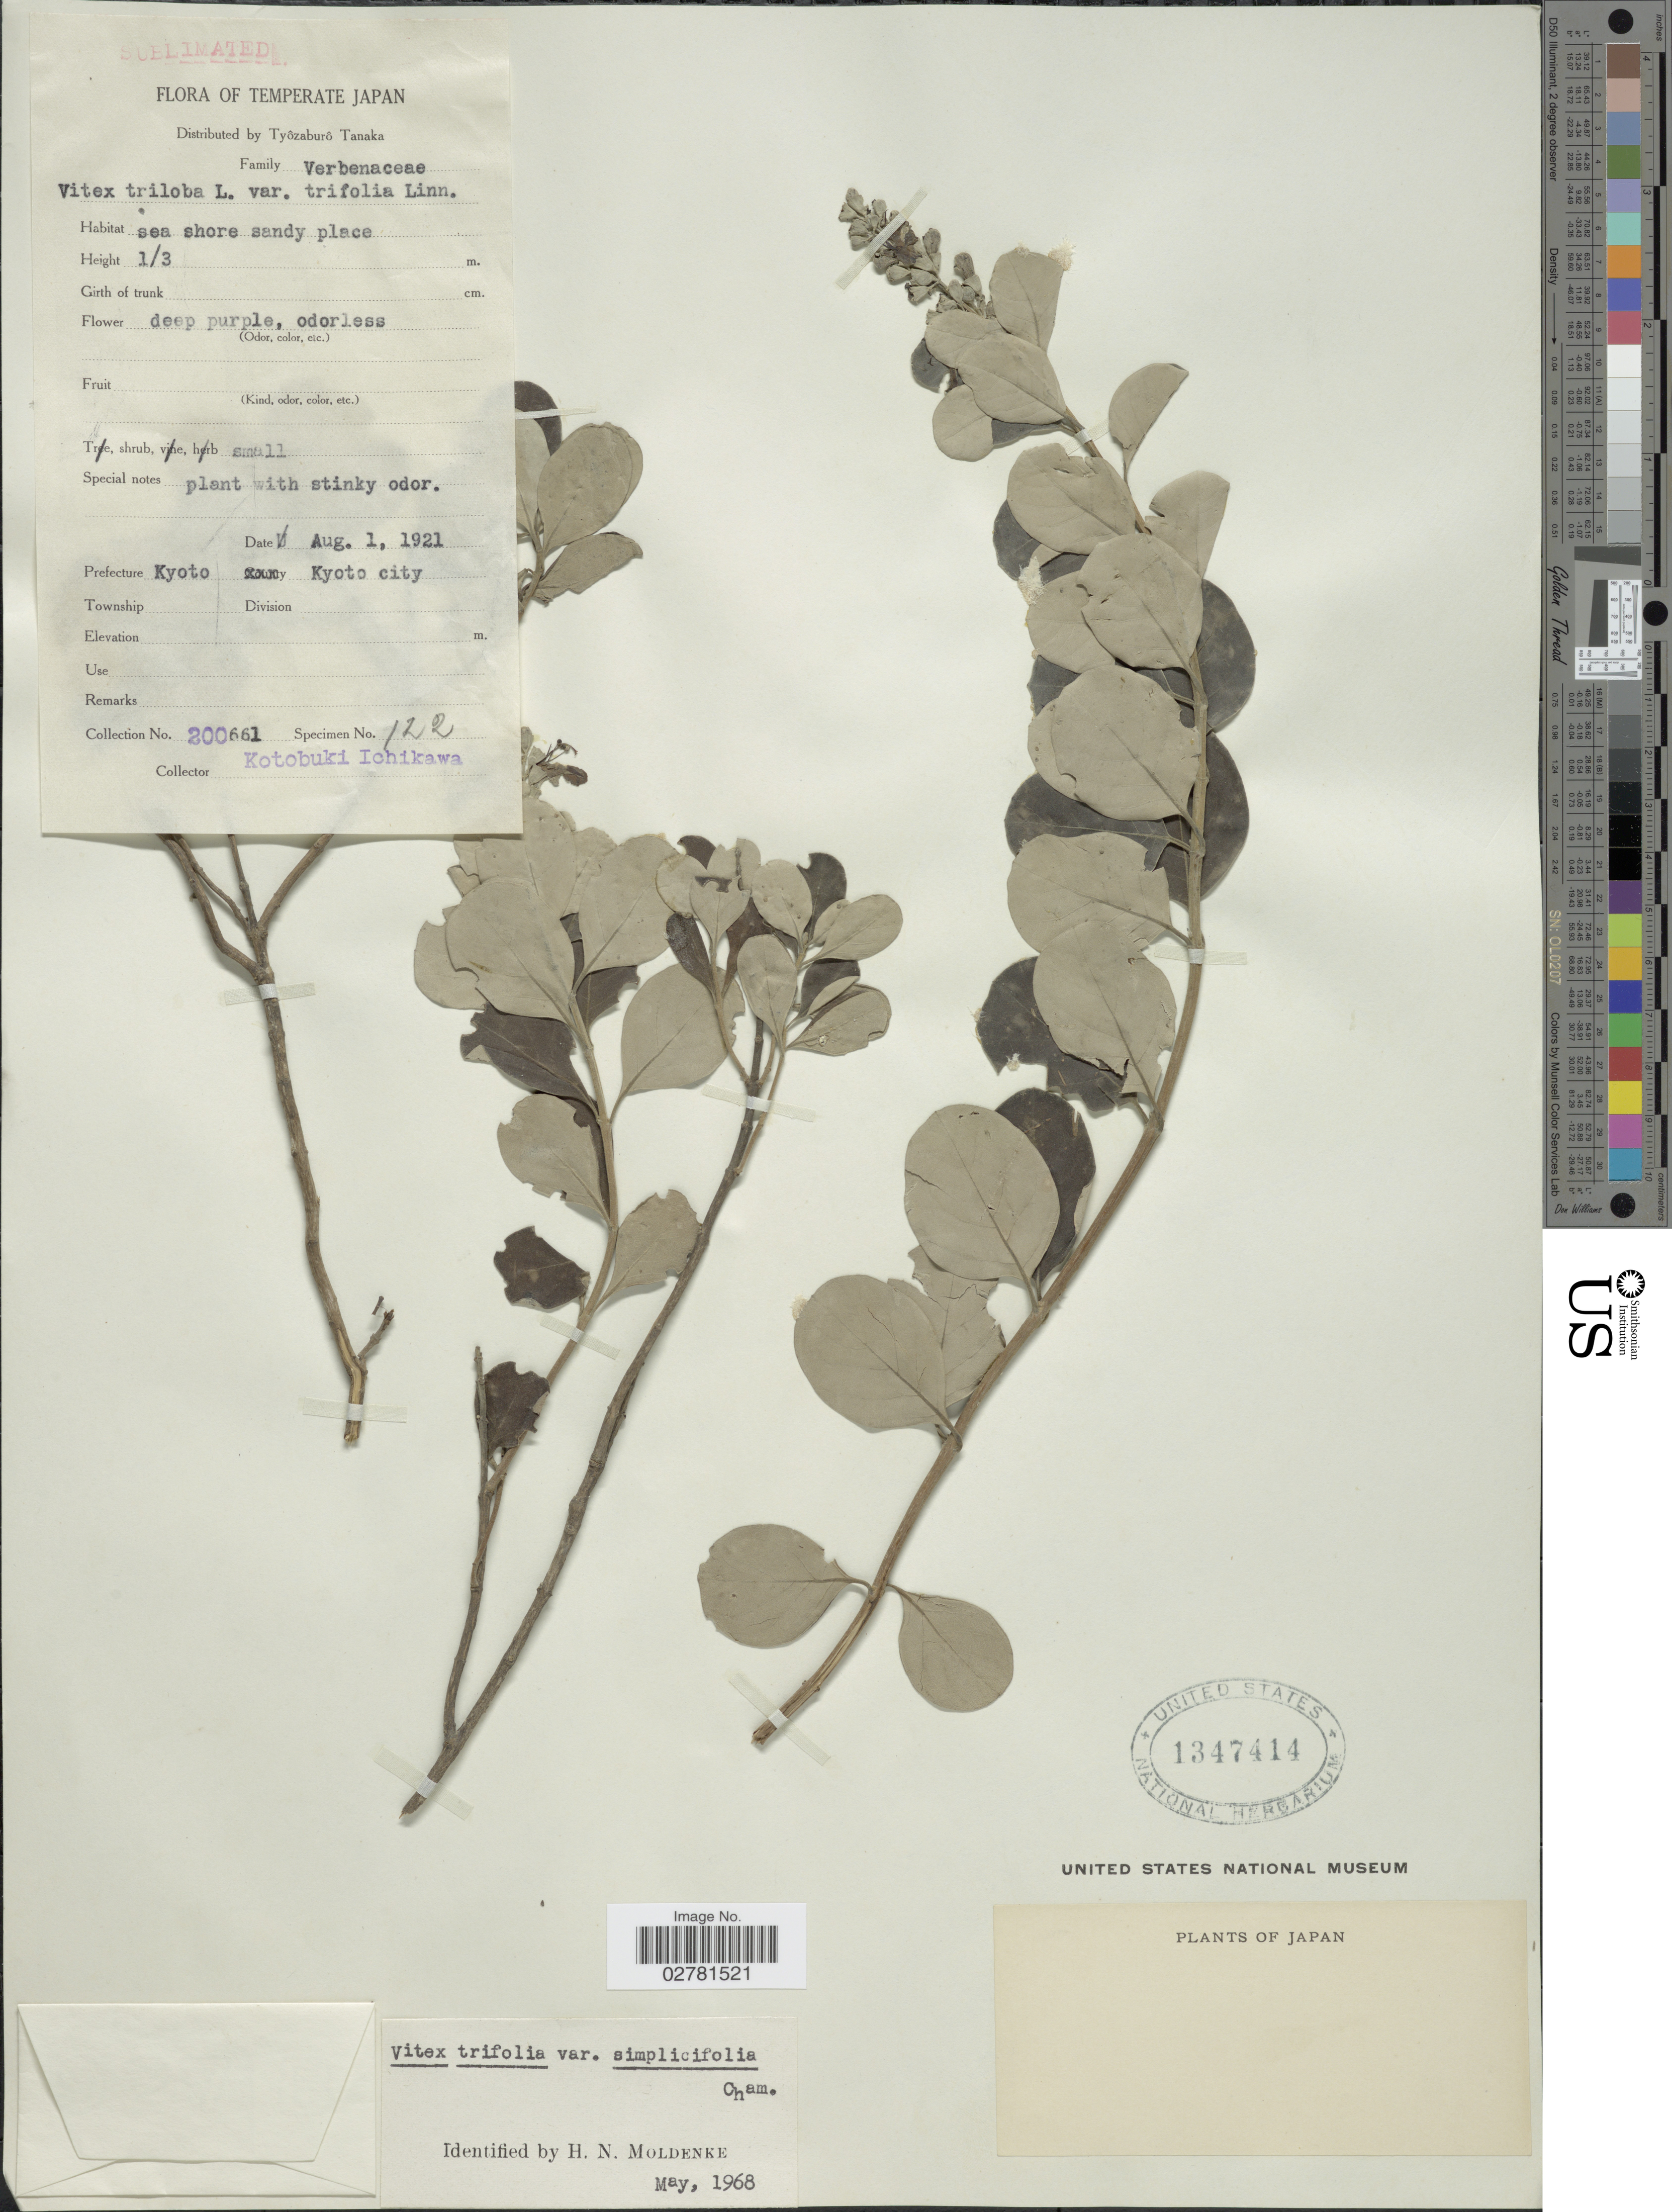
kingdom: Plantae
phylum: Tracheophyta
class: Magnoliopsida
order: Lamiales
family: Lamiaceae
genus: Vitex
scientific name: Vitex trifoliata var. simplicifolia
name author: Cham.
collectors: K. Ichikawa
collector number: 200661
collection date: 1921-08-01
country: Japan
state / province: Kyoto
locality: Temperate Japan. Prefecture Kyoto. Kyoto city.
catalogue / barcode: US 1347414